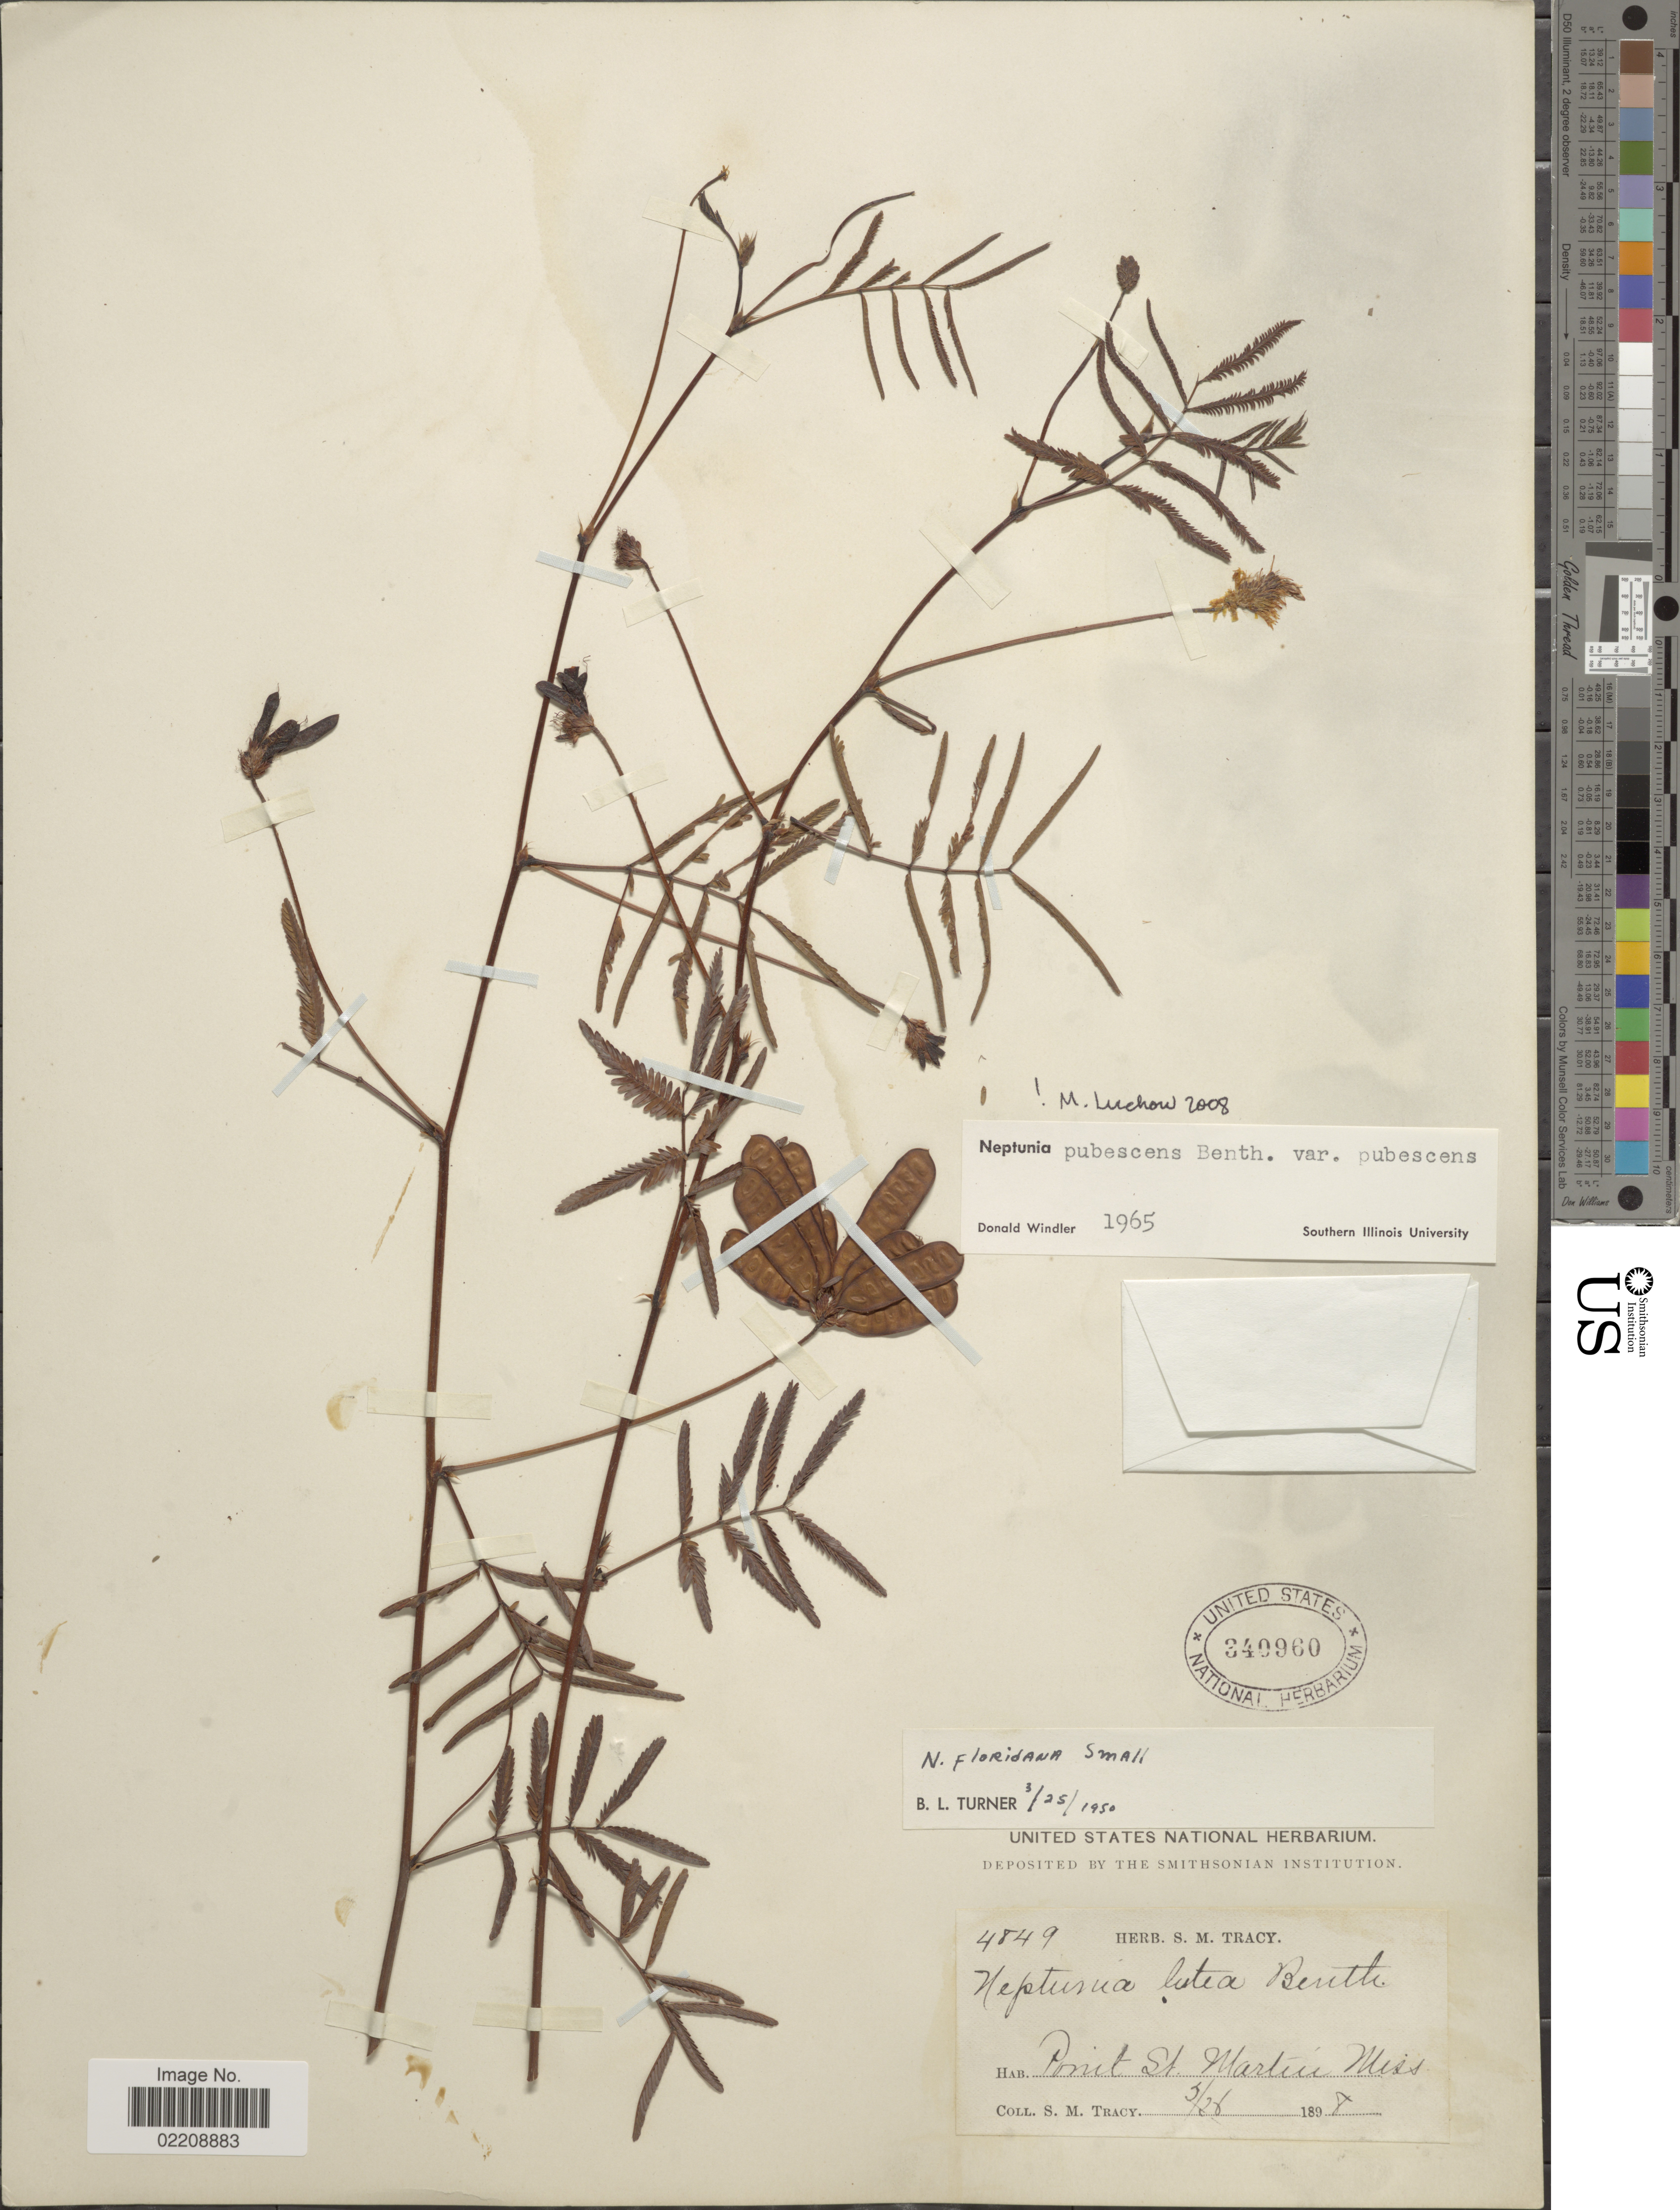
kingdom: Plantae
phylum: Tracheophyta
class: Magnoliopsida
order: Fabales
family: Fabaceae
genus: Neptunia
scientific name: Neptunia pubescens var. pubescens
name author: Benth.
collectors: S. M. Tracy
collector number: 4849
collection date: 1898-03-26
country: United States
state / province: Mississippi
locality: Point St. Martin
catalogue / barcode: US 340960